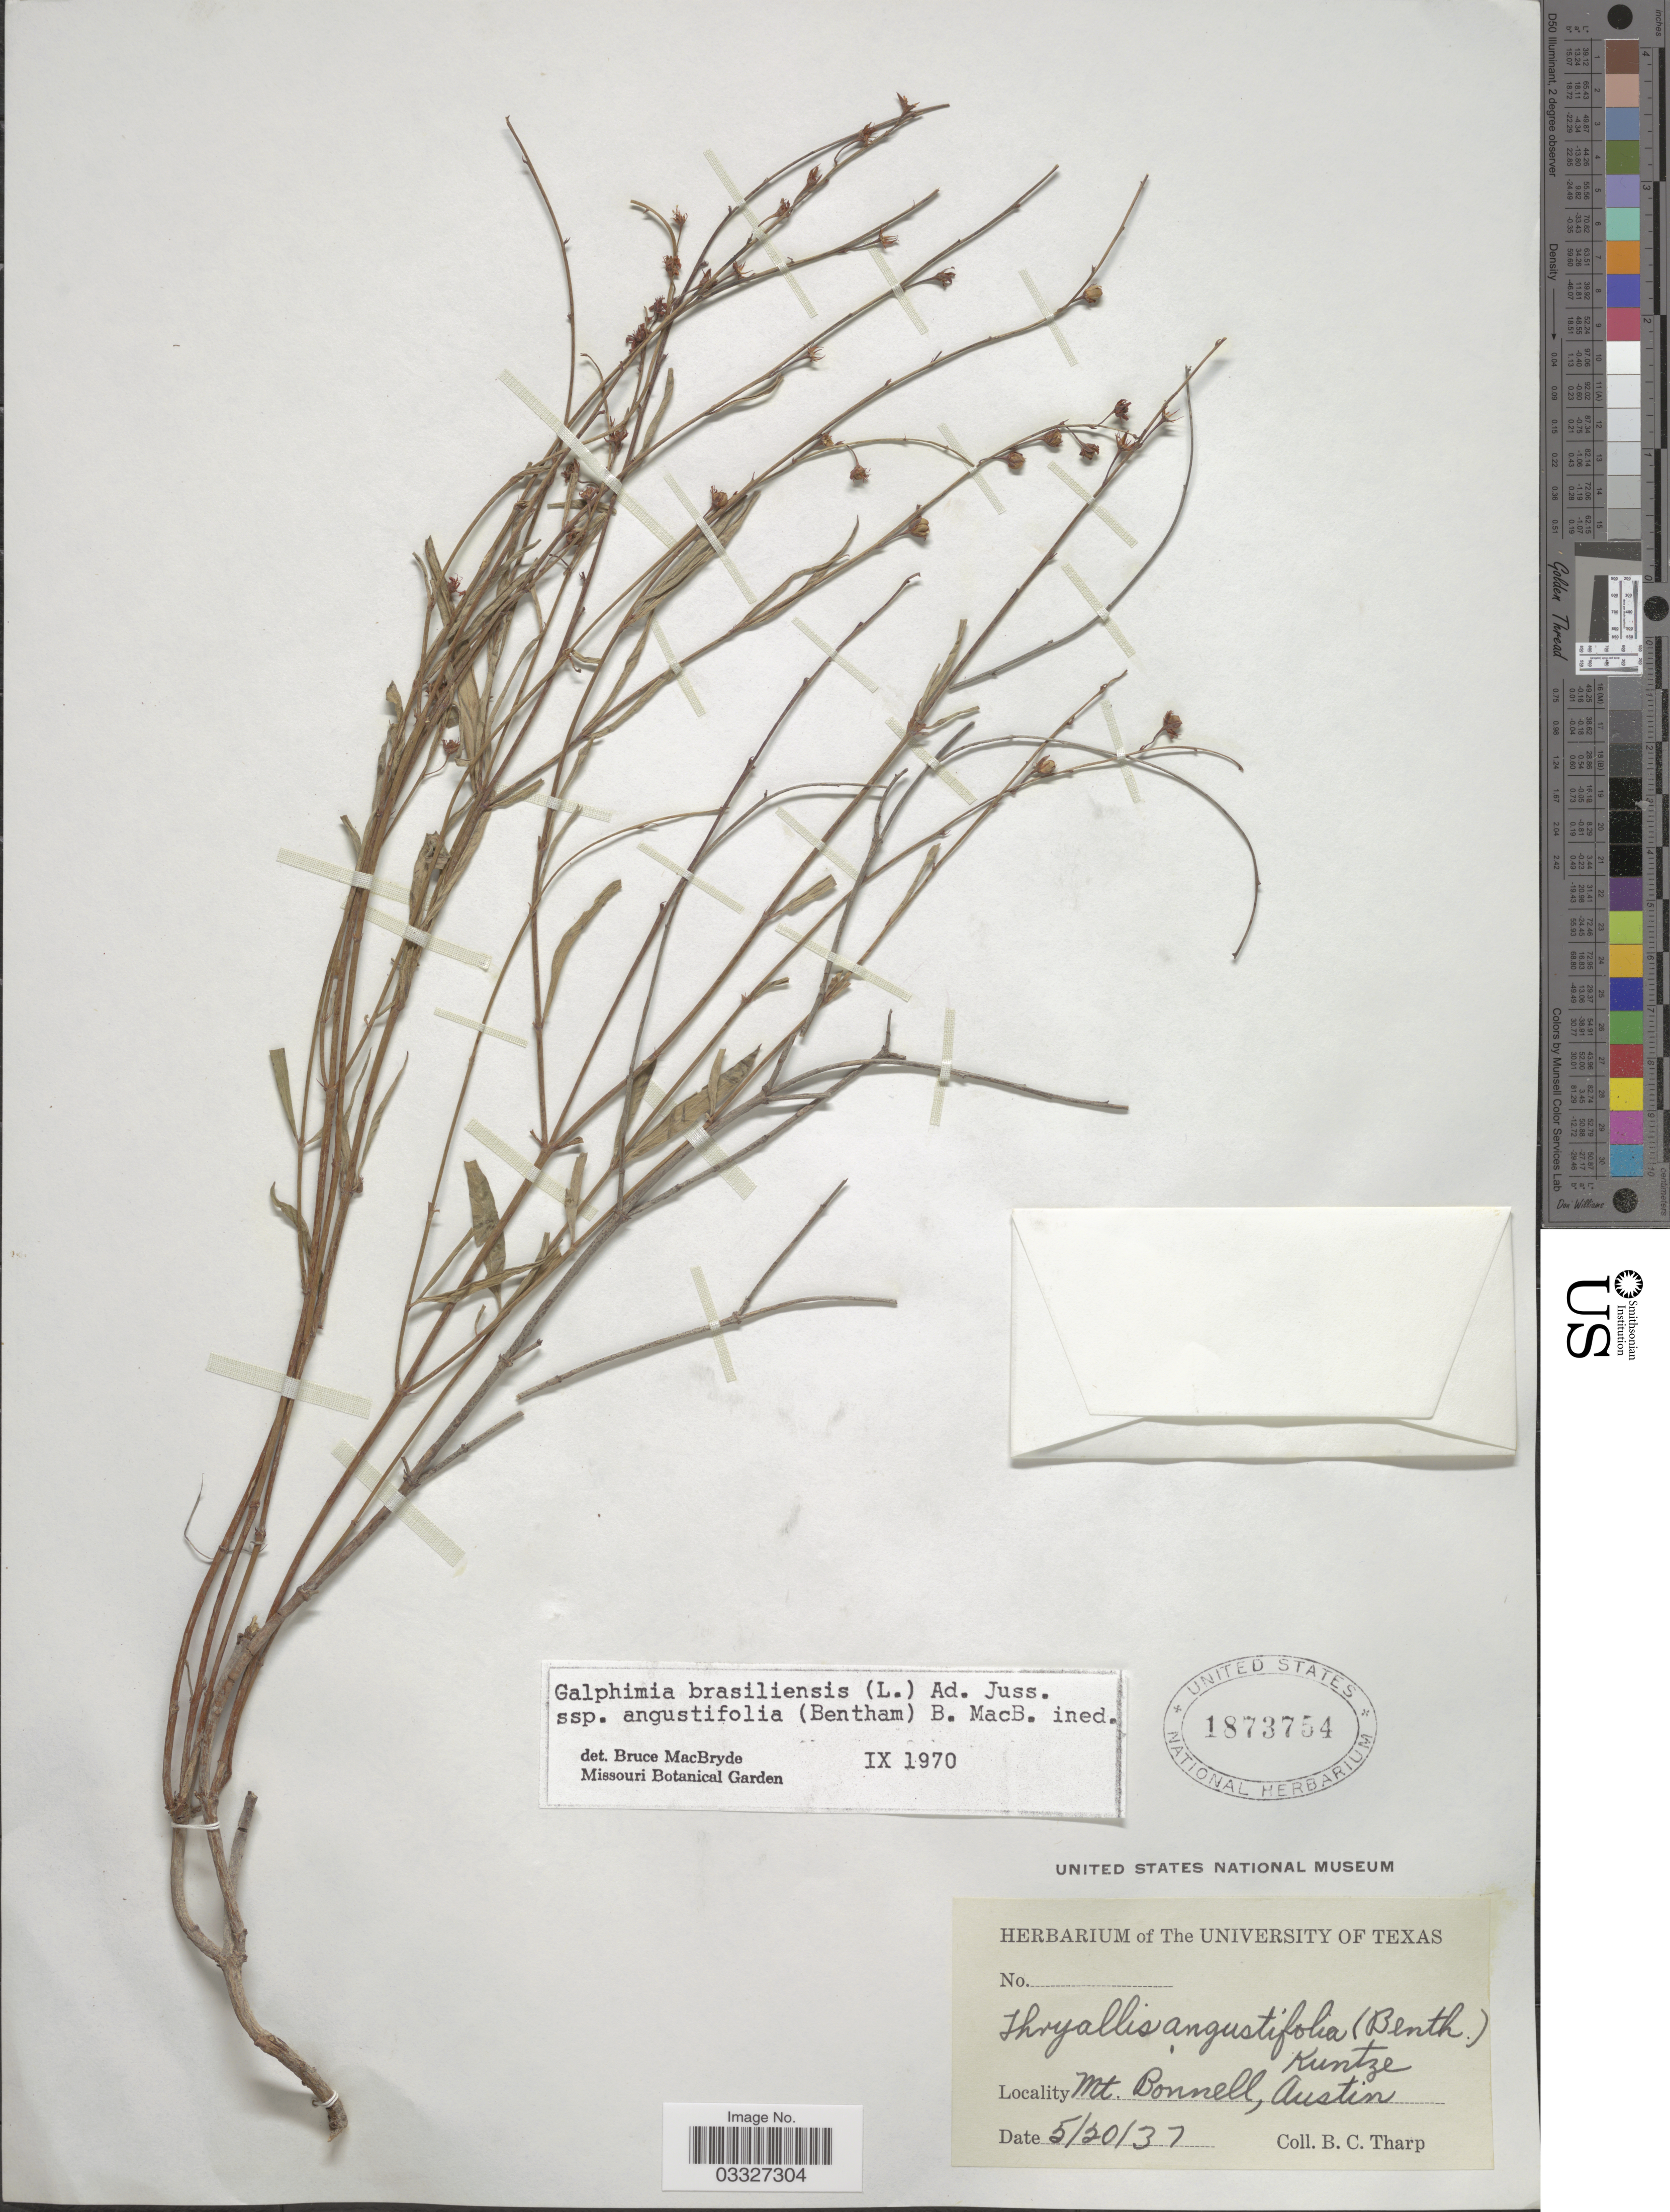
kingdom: Plantae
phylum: Tracheophyta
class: Magnoliopsida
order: Malpighiales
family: Malpighiaceae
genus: Galphimia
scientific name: Galphimia angustifolia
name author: Benth.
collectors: B. C. Tharp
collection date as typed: Transcribed d/m/y: 20/5/37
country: United States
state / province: Texas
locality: Mt. Bonnell, Austin.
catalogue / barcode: US 1873754